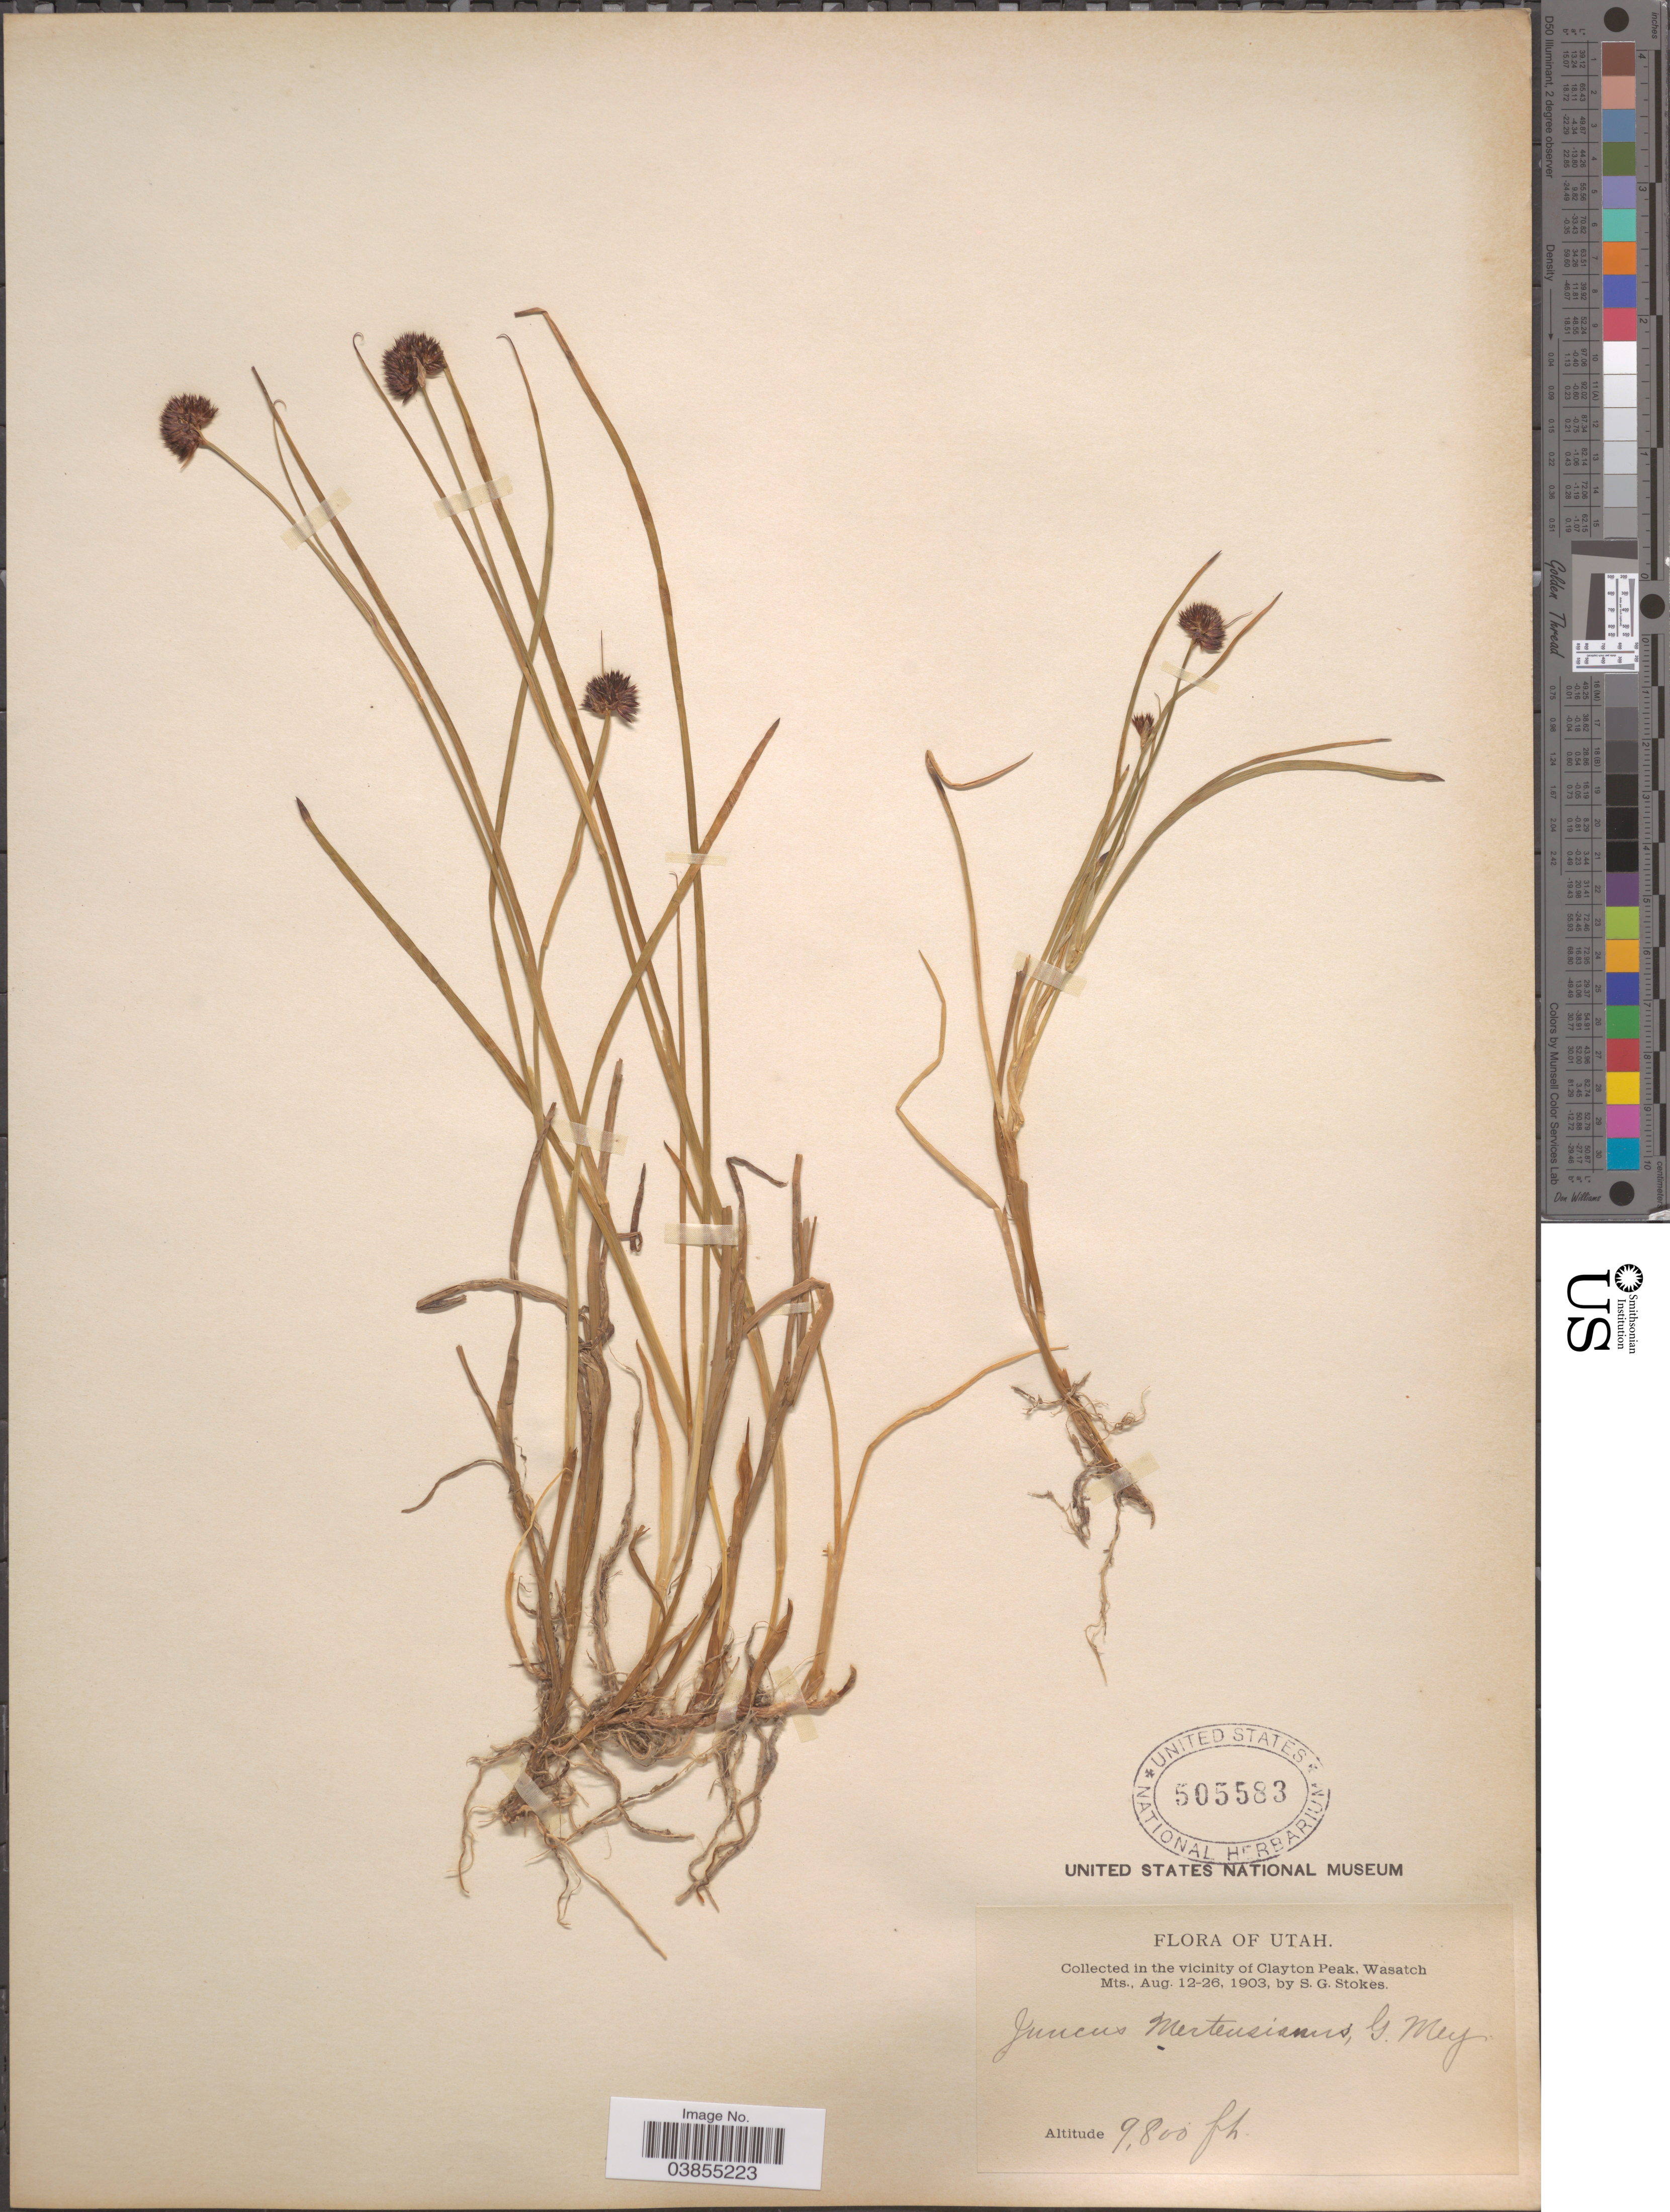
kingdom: Plantae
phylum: Tracheophyta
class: Liliopsida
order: Poales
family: Juncaceae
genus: Juncus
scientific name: Juncus mertensianus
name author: Bong.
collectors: S. G. Stokes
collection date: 1903-08-12/1903-08-26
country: United States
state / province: Utah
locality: In the vicinity of Clayton Peak, Wasatch Mts.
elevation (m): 2987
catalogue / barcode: US 505583